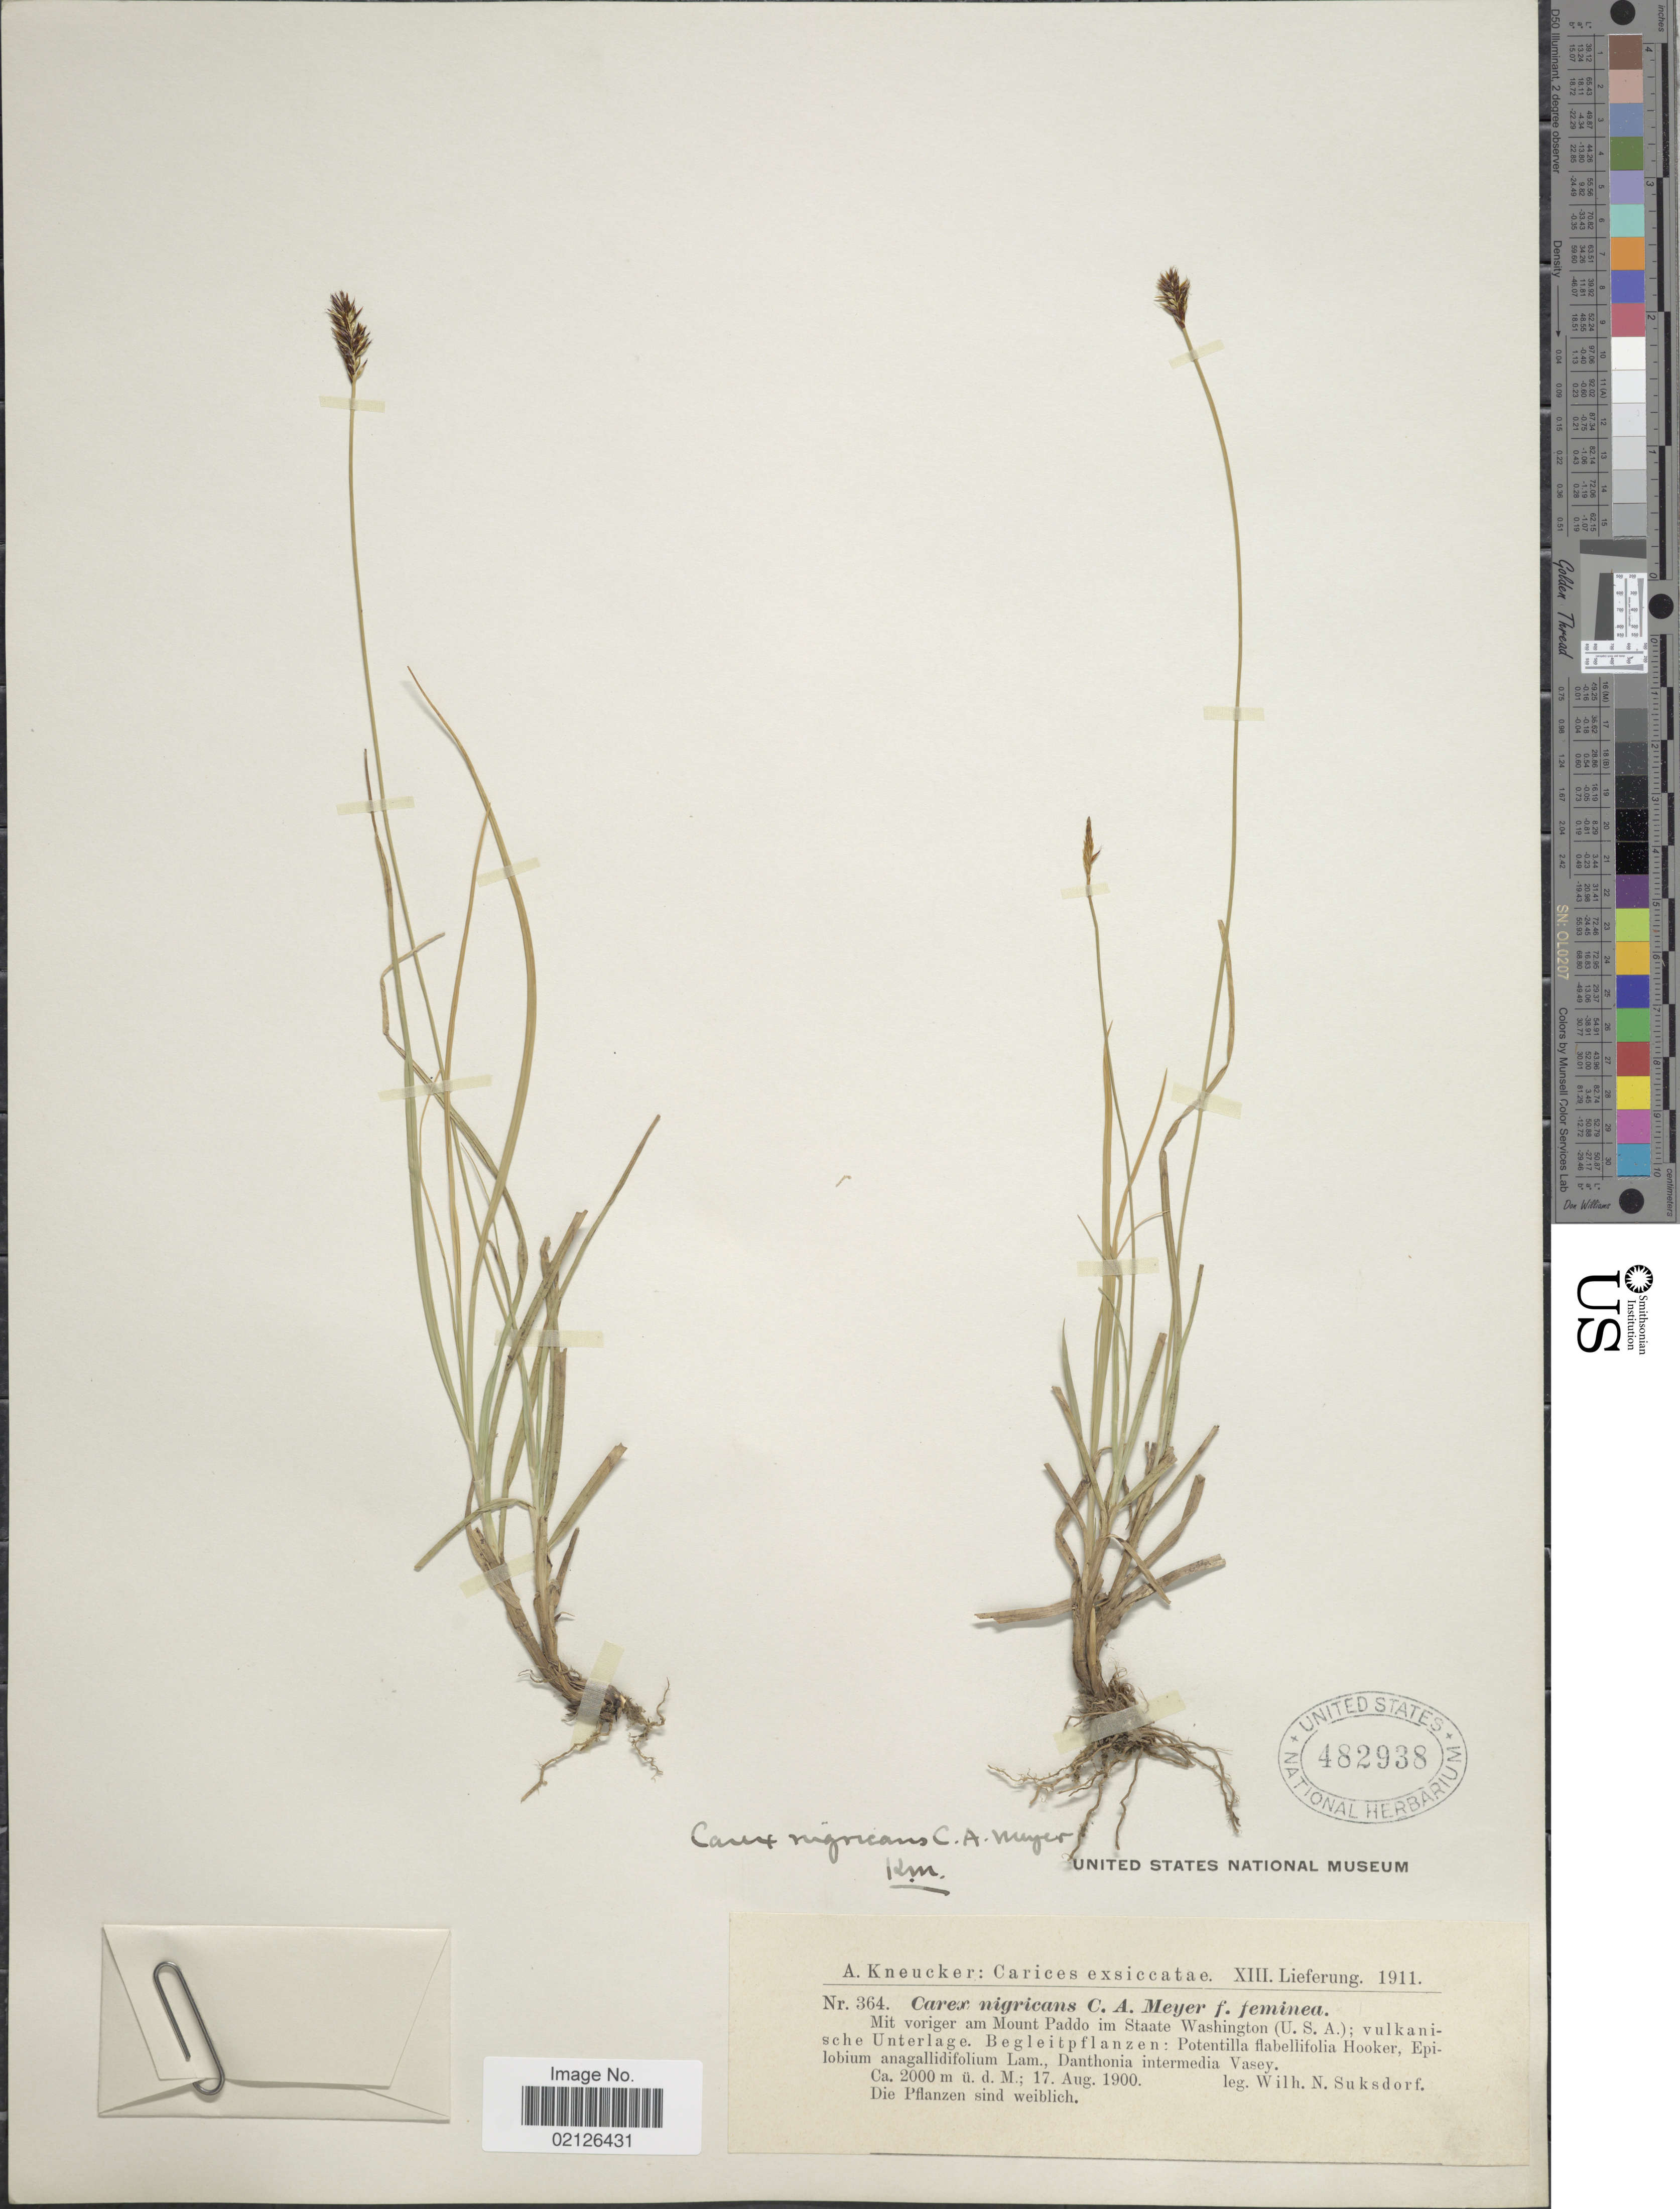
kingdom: Plantae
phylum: Tracheophyta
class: Liliopsida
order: Poales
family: Cyperaceae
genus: Carex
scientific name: Carex nigricans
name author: C.A. Mey.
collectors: W. N. Suksdorf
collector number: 364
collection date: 1900-08-17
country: United States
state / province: Washington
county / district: Skamania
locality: Mi voriger am Mount Paddo im Staate Washington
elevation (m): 2000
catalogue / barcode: US 482938